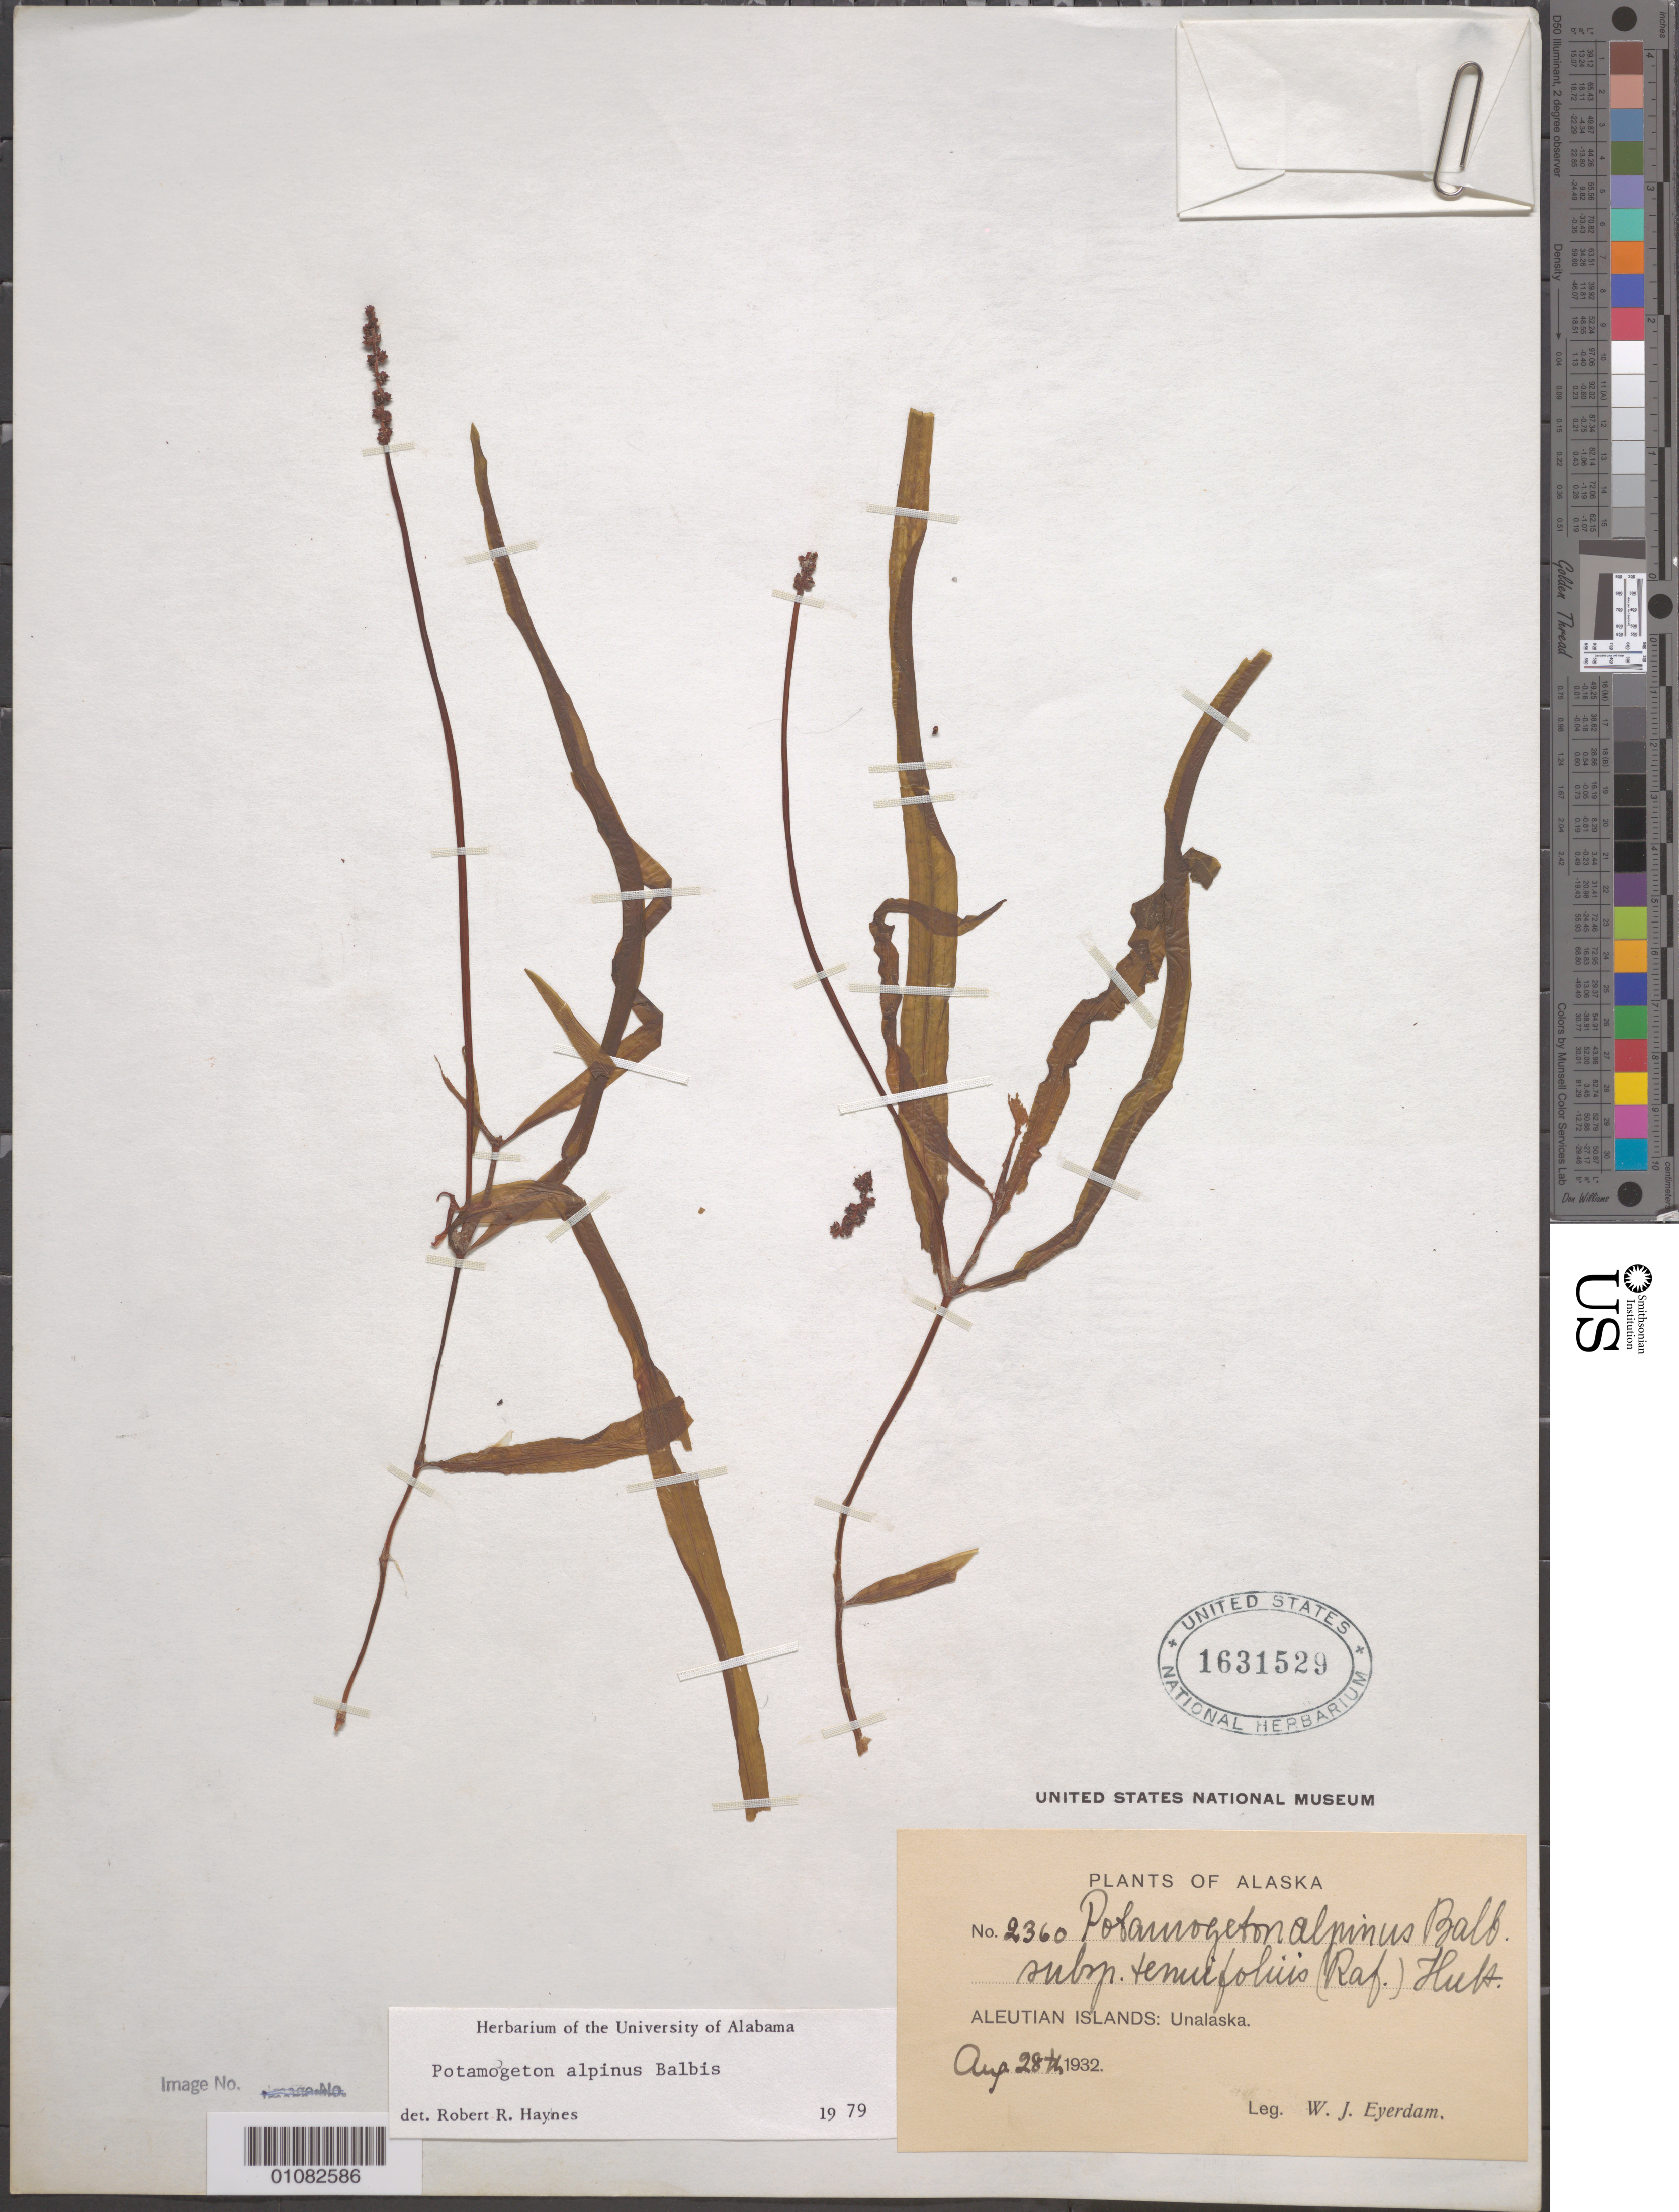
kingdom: Plantae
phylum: Tracheophyta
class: Liliopsida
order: Alismatales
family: Potamogetonaceae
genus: Potamogeton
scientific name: Potamogeton alpinus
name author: Balb.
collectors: W. J. Eyerdam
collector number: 2360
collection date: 1932-08-28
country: United States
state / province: Alaska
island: Aleutian Islands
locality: Unalaska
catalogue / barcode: US 1631529